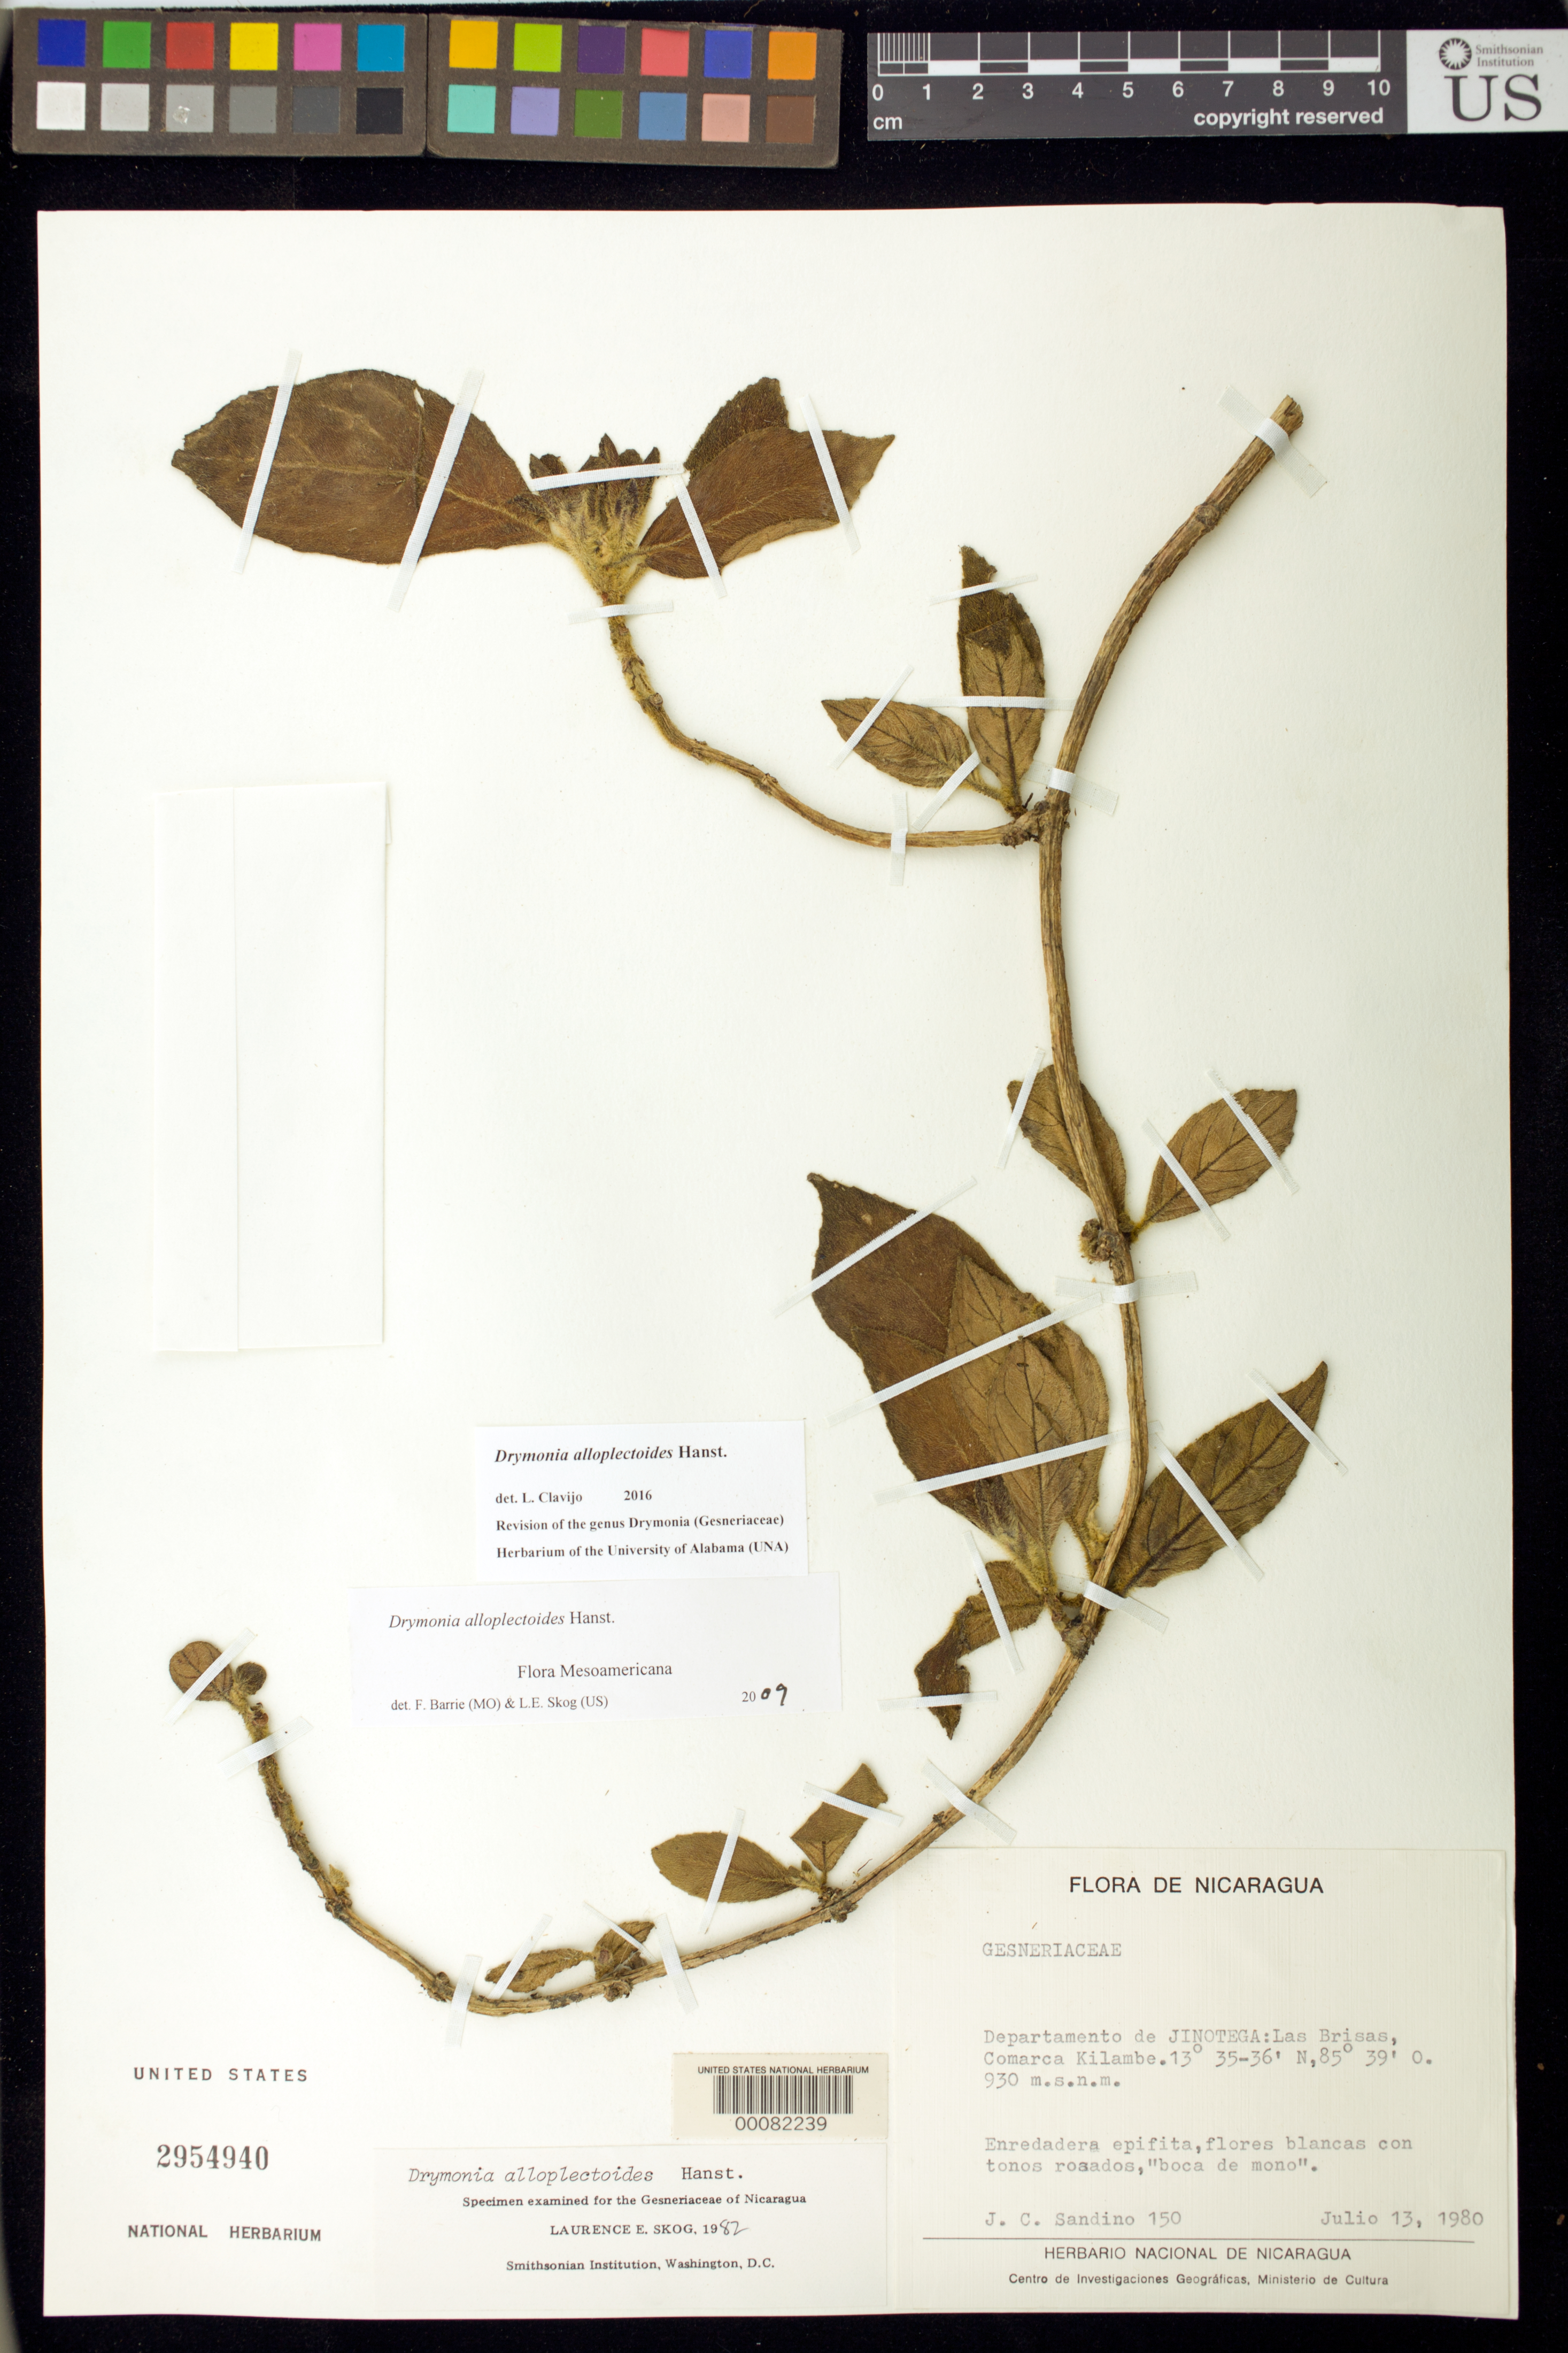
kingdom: Plantae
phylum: Tracheophyta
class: Magnoliopsida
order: Lamiales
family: Gesneriaceae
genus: Drymonia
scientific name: Drymonia alloplectoides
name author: Hanst.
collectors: J. Sandino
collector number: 150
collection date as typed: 13 Jul 1980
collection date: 1980-07-13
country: Nicaragua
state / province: Jinotega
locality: Las Brisas, Comarca Kilambe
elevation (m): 930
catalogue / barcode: US 2954940